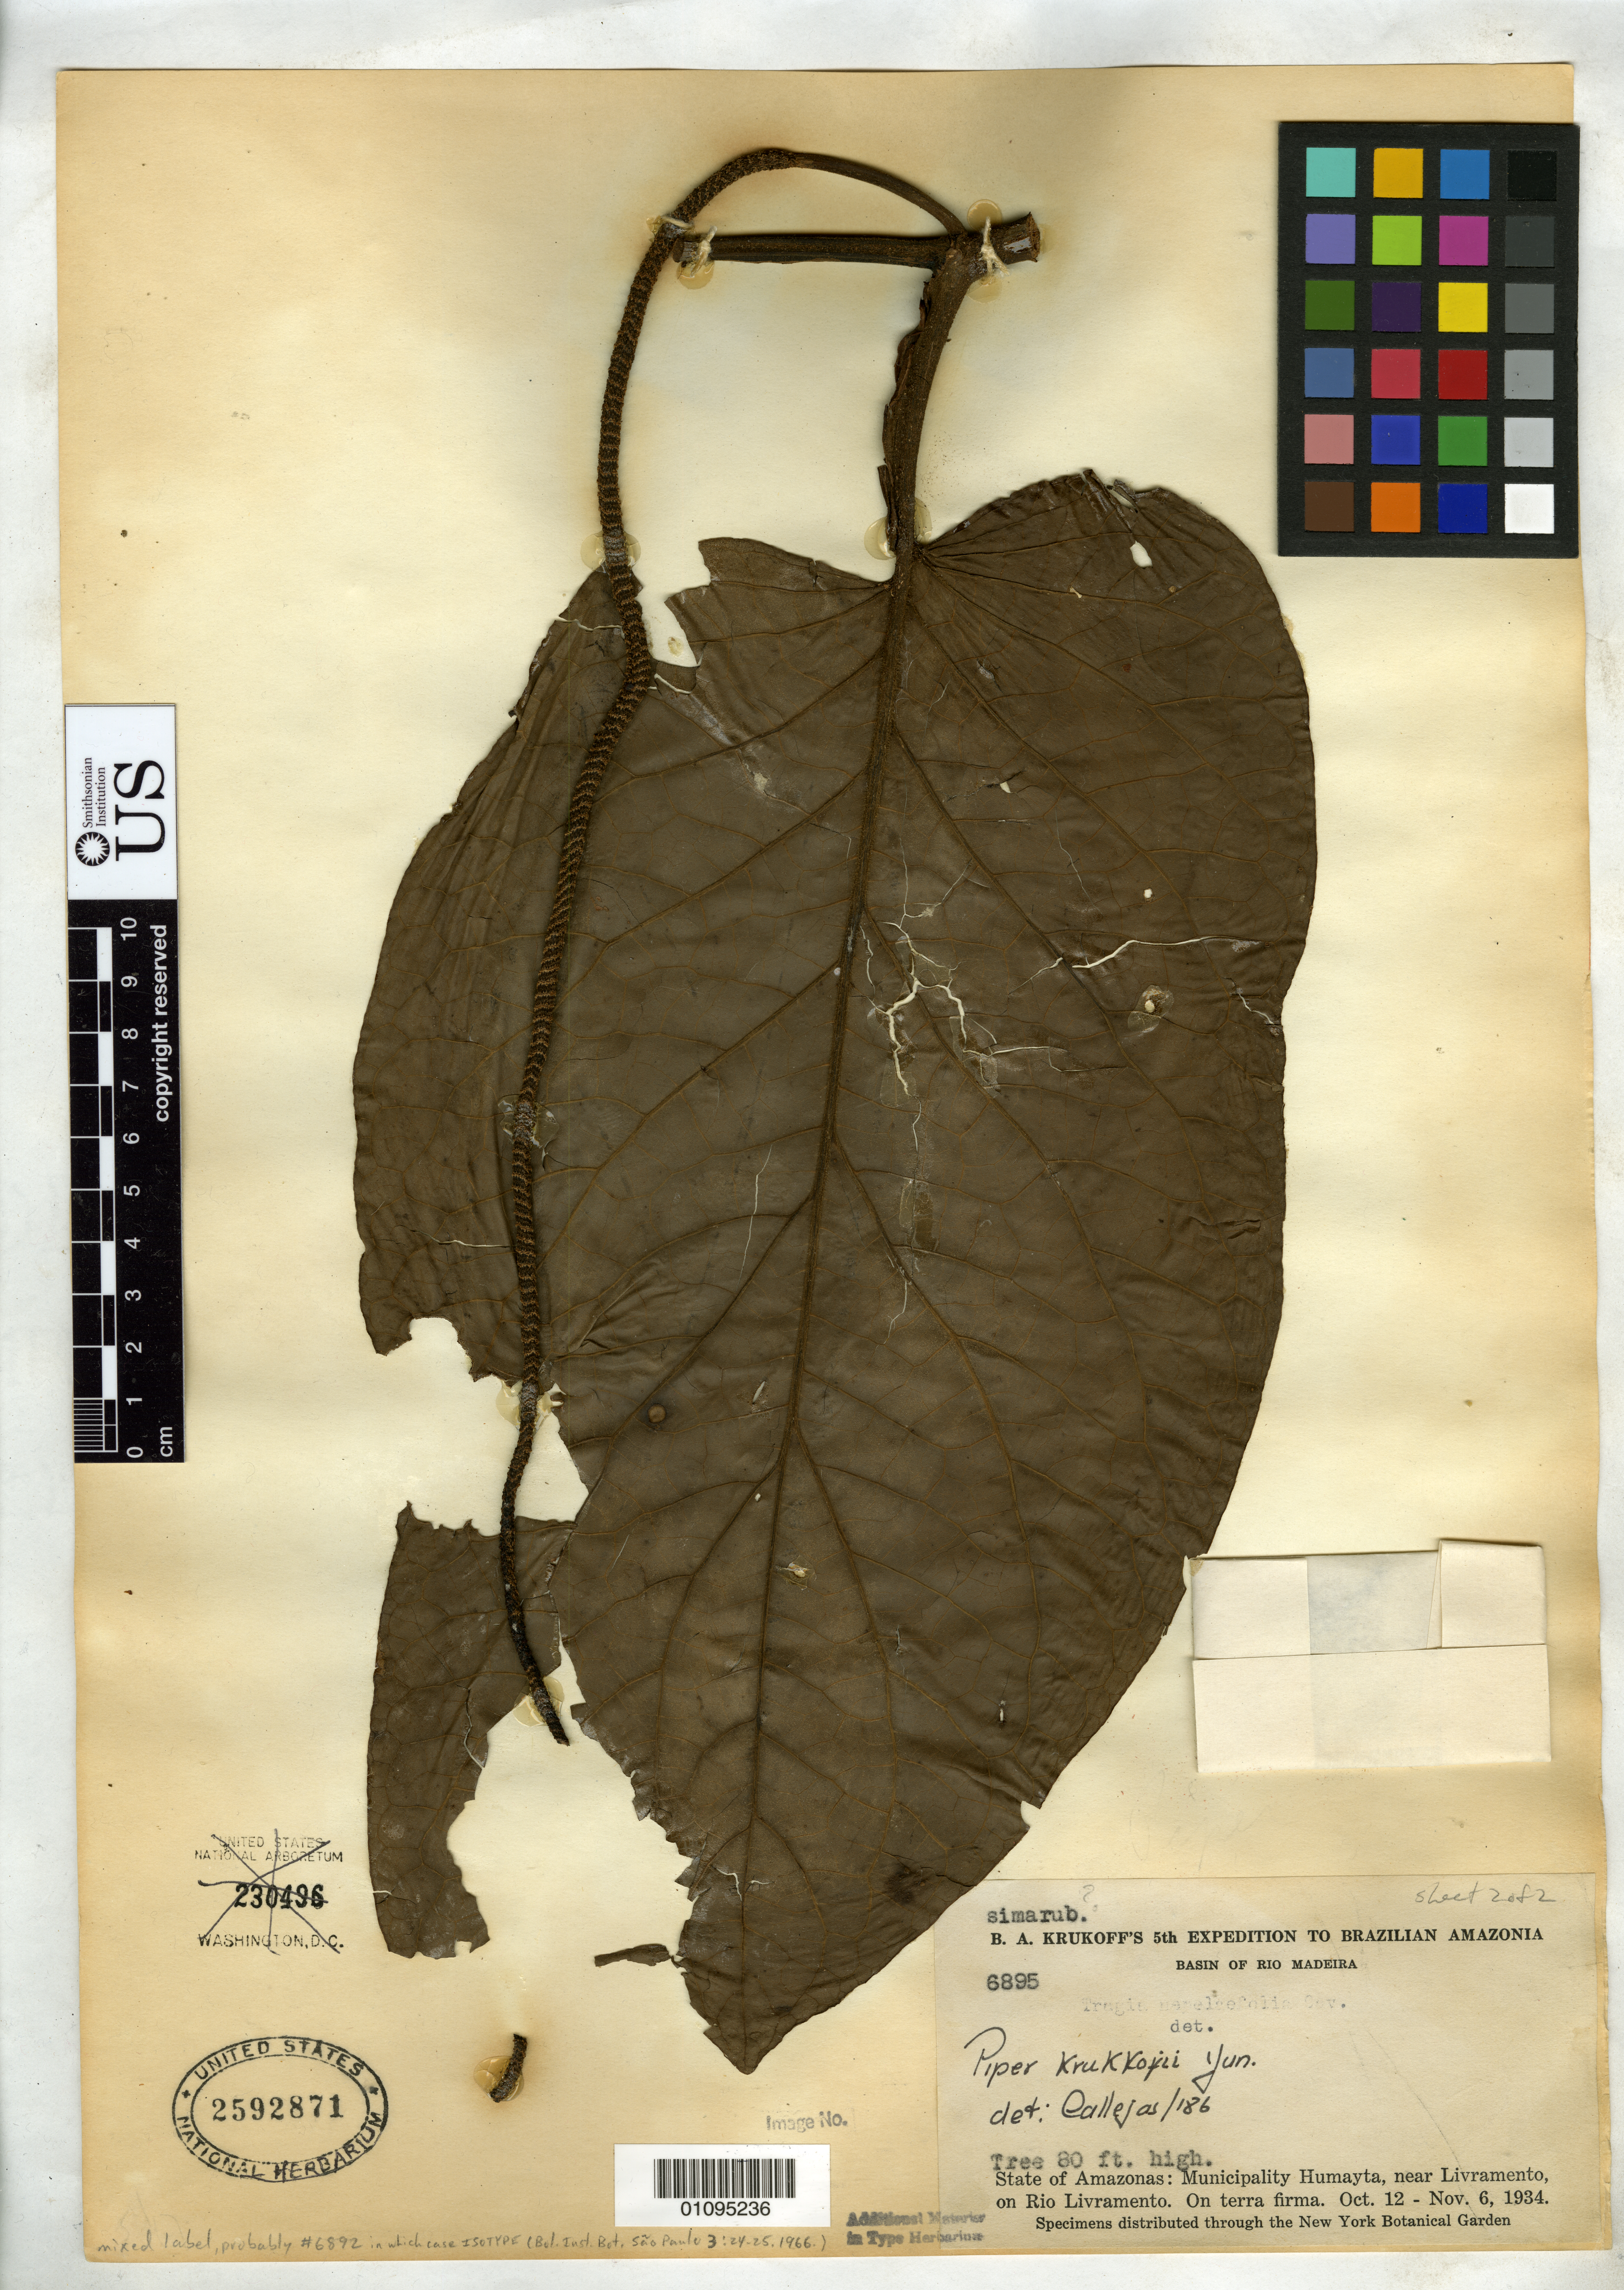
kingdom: Plantae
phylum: Tracheophyta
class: Magnoliopsida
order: Piperales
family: Piperaceae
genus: Piper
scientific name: Piper krukoffii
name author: Yunck.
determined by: Callejas, Ricardo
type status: Possible Isotype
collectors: B. A. Krukoff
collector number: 6895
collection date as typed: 12 Oct 1934 to 06 Nov 1934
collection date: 1934-10-12/1934-11-06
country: Brazil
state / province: Amazonas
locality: Basin of Rio Madeira. Municipality Humayta, near Livramento, on Rio Lavramento. On Terra Firma.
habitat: On terra firma.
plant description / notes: "Mixed label, probaby #6892, in which case ISOTYPE" - S.F.Smith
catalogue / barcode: US 2592871